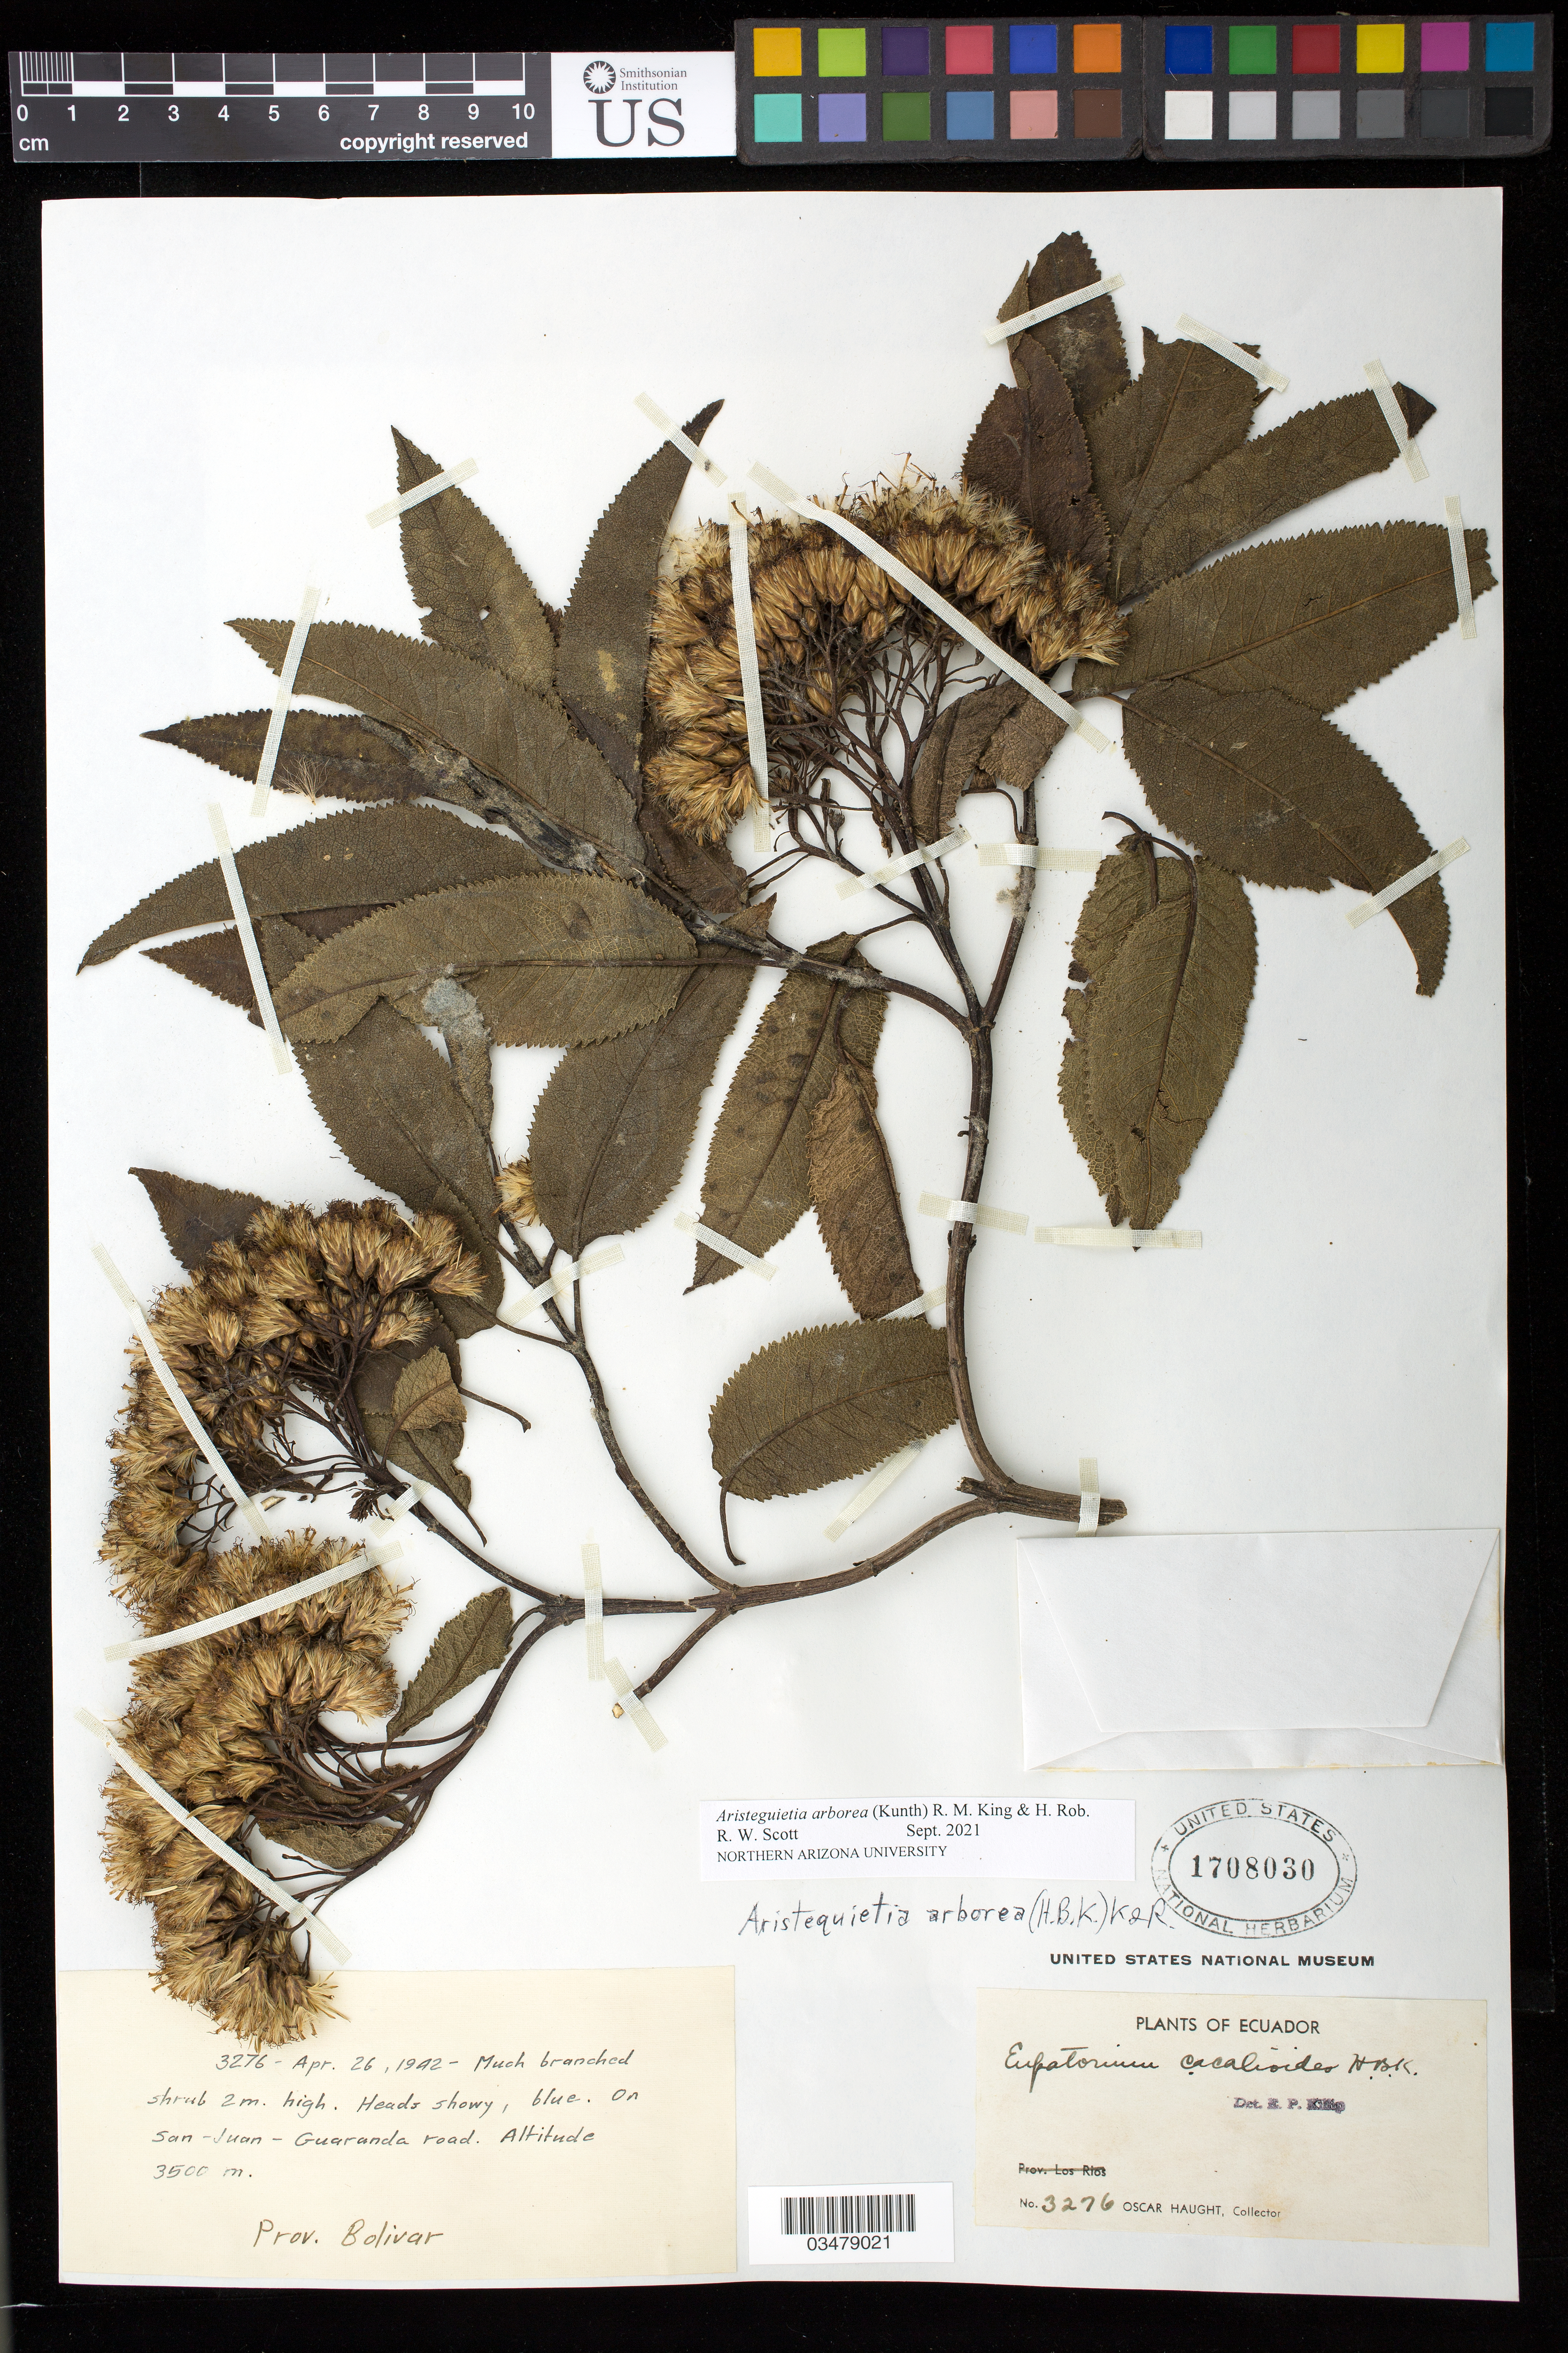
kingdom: Plantae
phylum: Tracheophyta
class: Magnoliopsida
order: Asterales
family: Asteraceae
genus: Aristeguietia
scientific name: Aristeguietia arborea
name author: (Kunth) R.M. King & H. Rob.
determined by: Scott, R. W.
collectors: O. L. Haught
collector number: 3276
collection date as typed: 26 Apr 1942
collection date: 1942-04-26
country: Ecuador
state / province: Bolívar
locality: San Juan-Guaranda Road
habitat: Road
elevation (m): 3500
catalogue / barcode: US 1708030